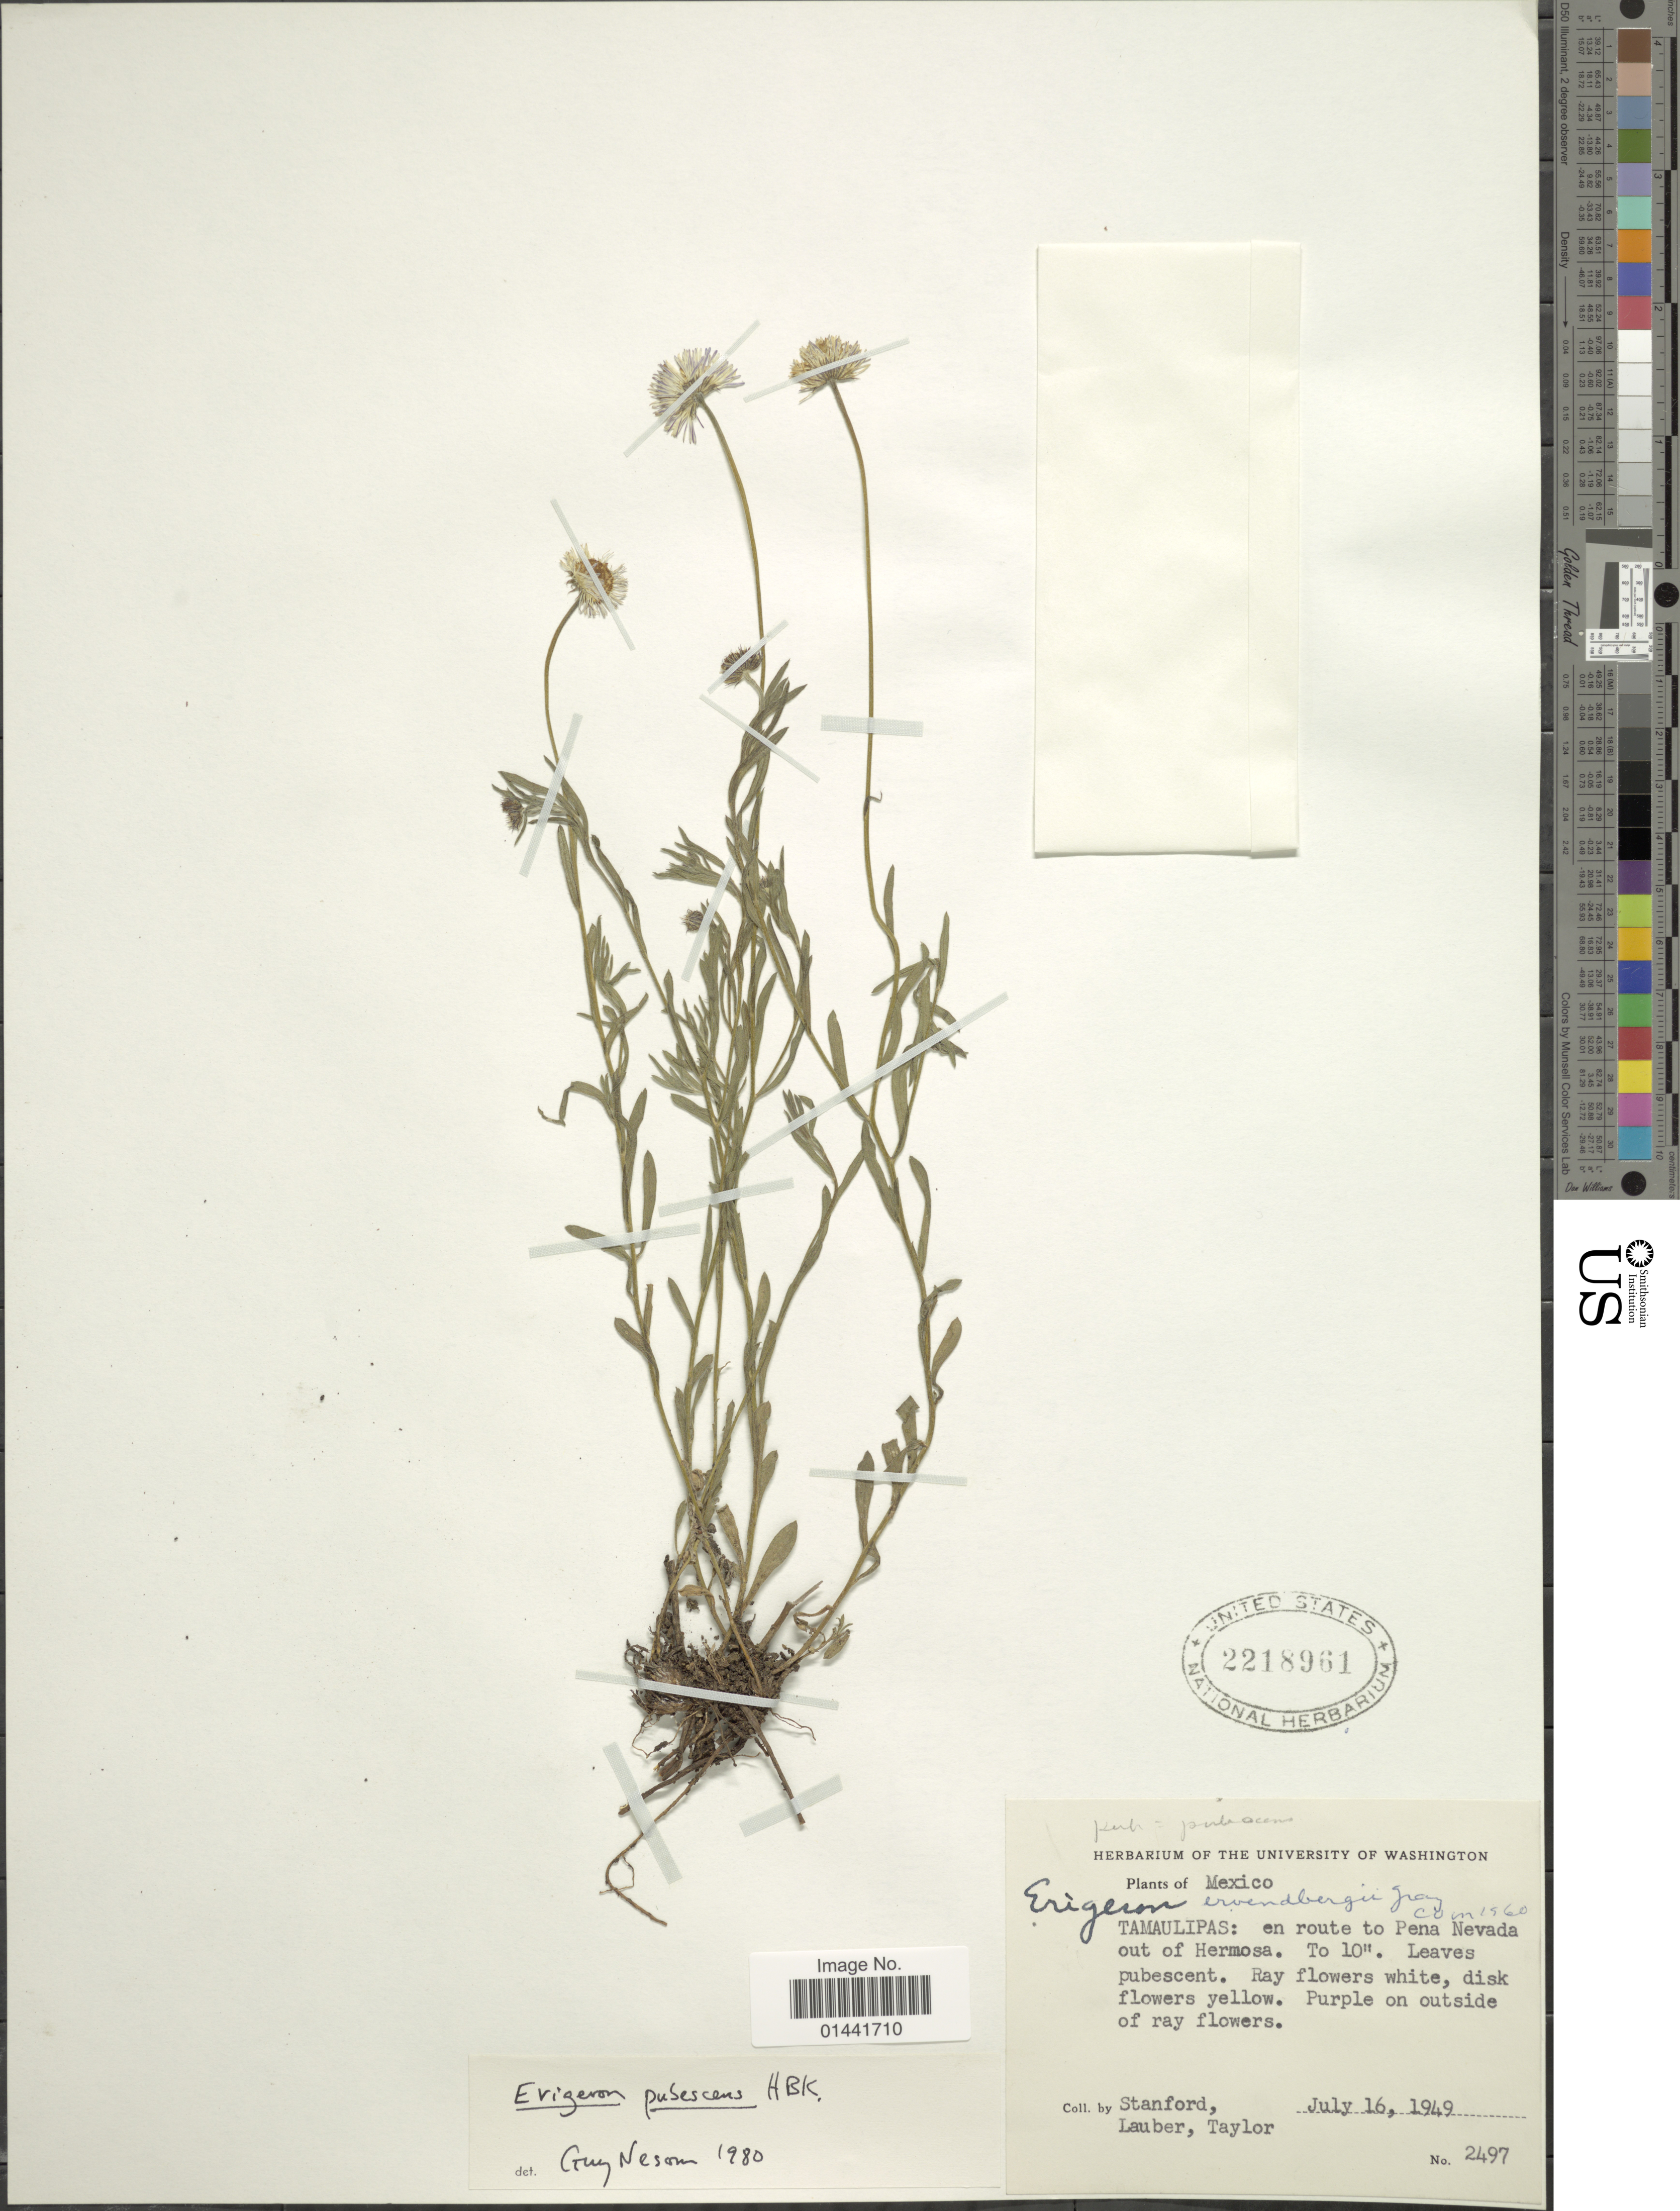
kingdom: Plantae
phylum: Tracheophyta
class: Magnoliopsida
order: Asterales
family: Asteraceae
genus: Erigeron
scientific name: Erigeron pubescens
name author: Kunth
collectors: -. Stanford, Lauber, -- & -- Taylor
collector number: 2497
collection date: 1949-07-16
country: Mexico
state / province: Tamaulipas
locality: En route to Pena Nevada out of Hermosa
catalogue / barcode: US 2218961